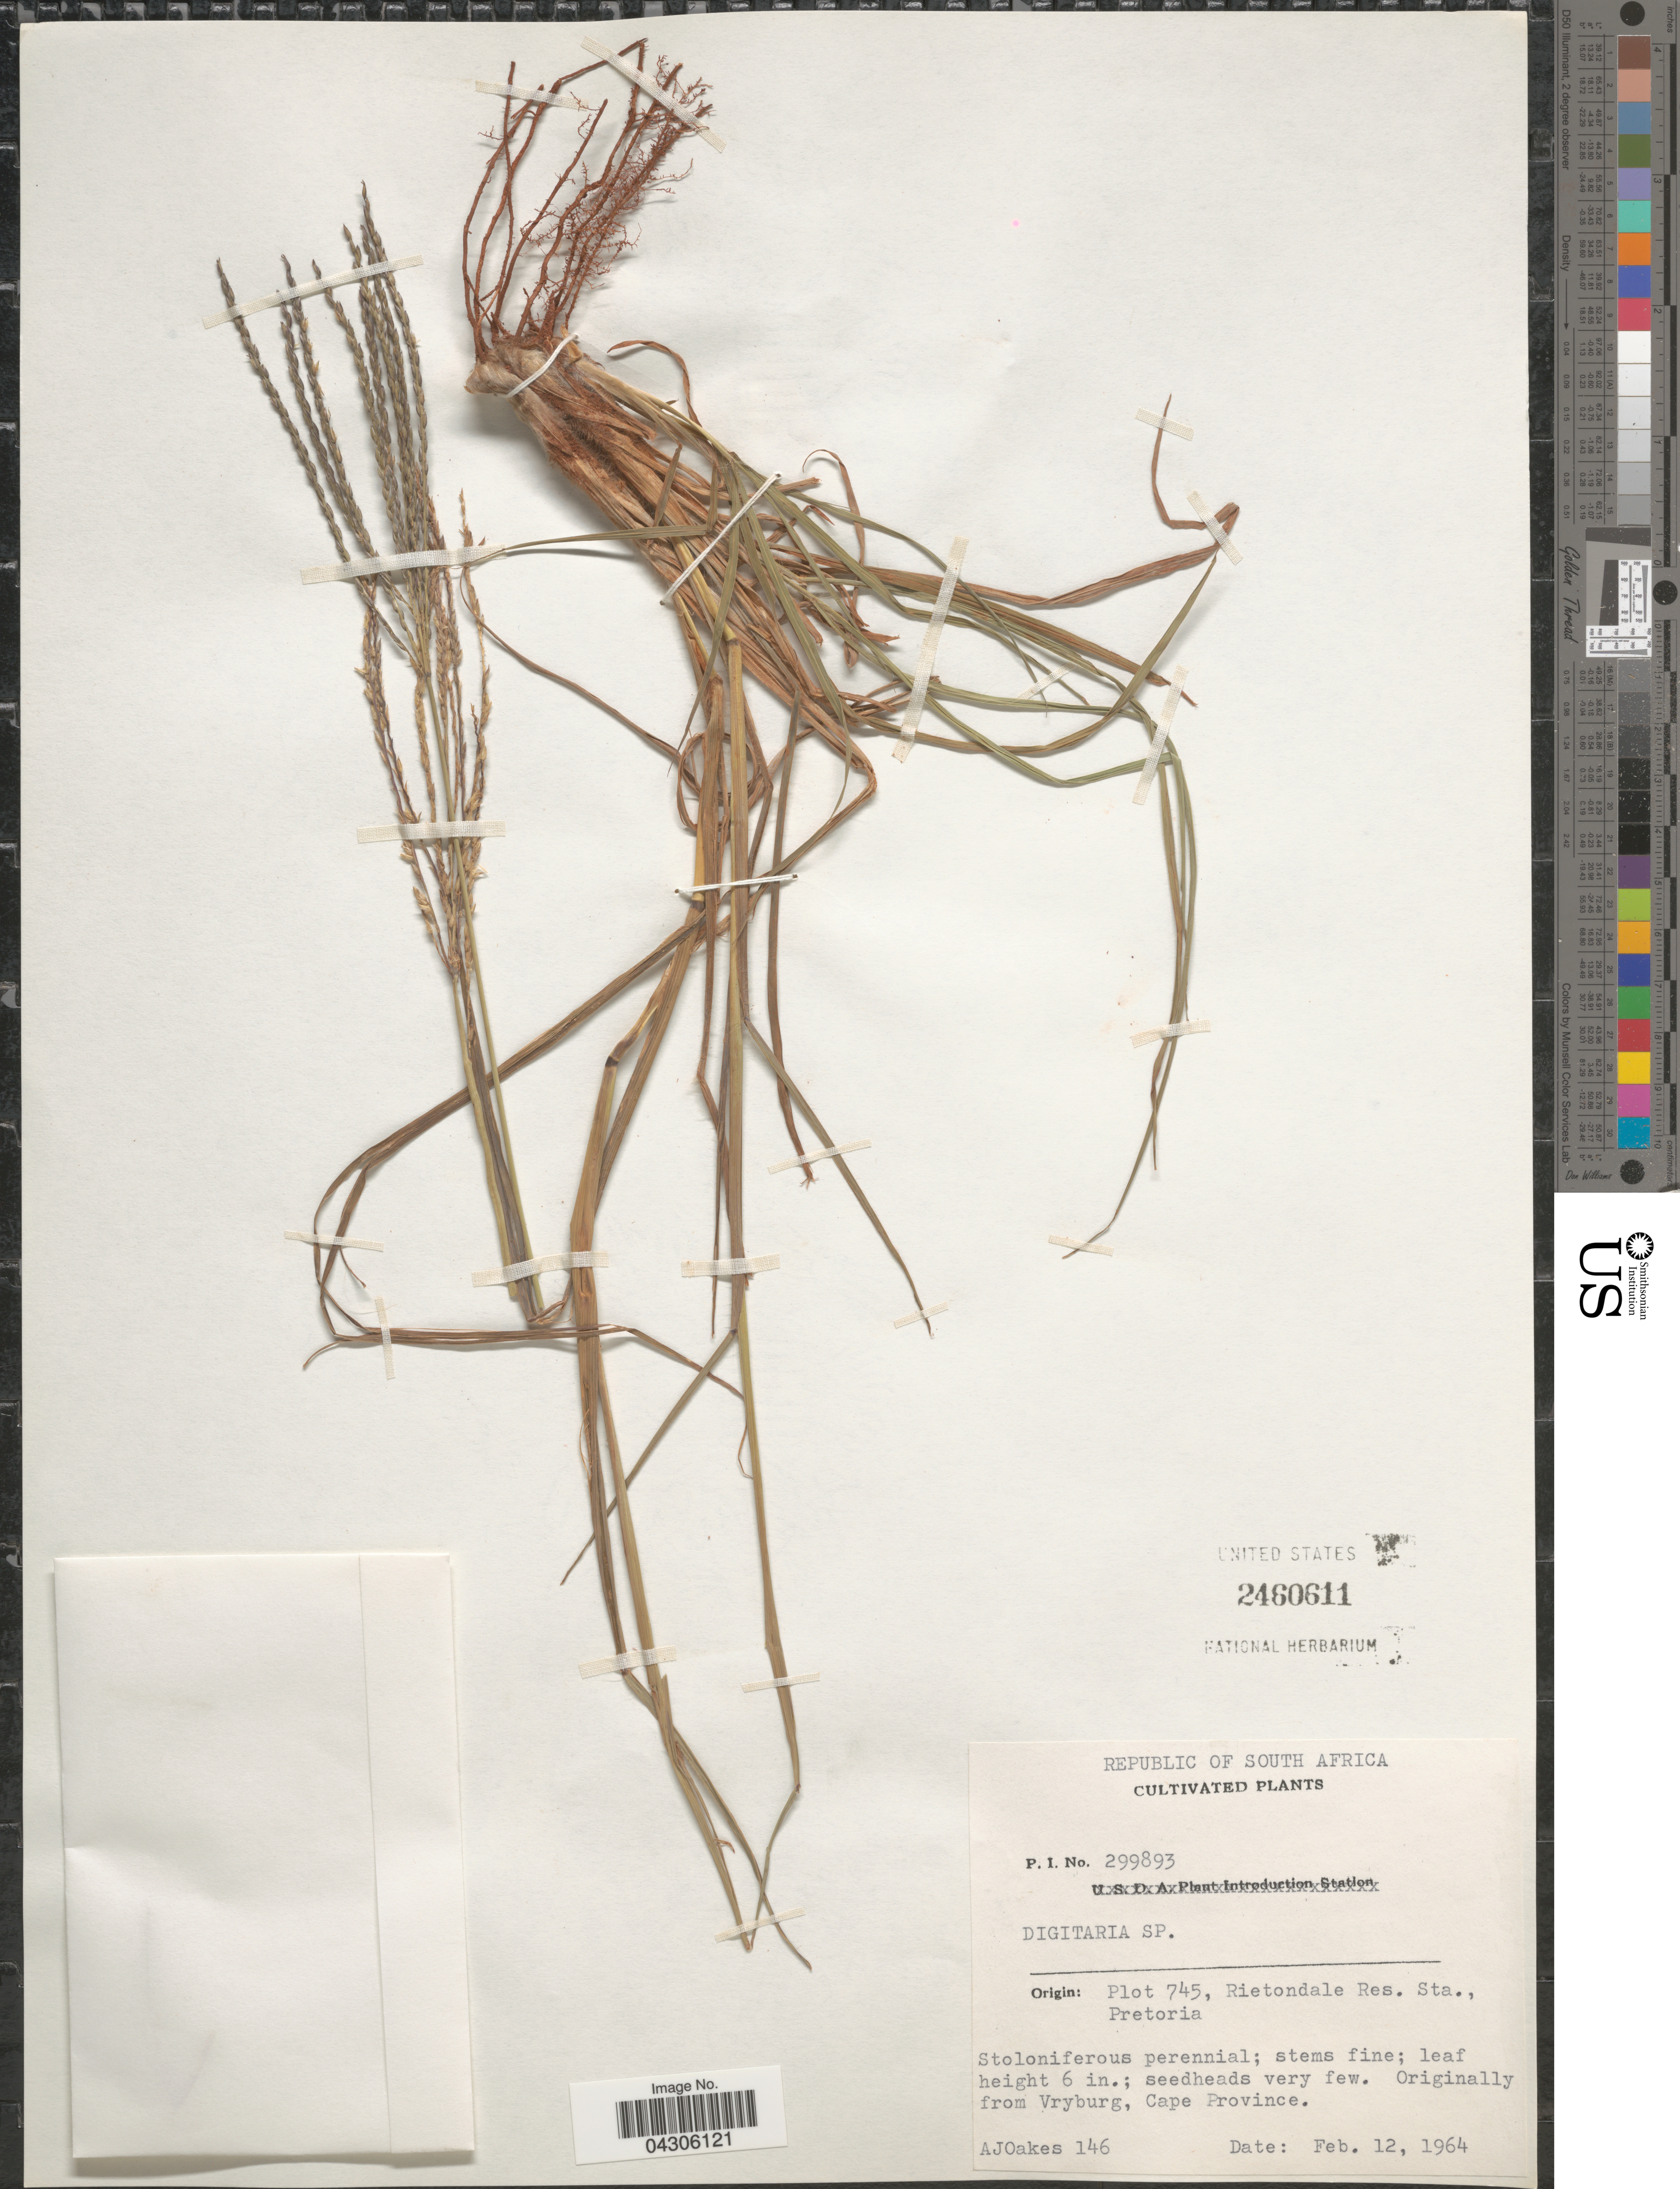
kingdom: Plantae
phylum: Tracheophyta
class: Liliopsida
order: Poales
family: Poaceae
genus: Digitaria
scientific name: Digitaria sp.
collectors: A. Oakes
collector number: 146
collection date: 1964-02-12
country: South Africa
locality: Republic of South Africa.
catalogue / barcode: US 2460611